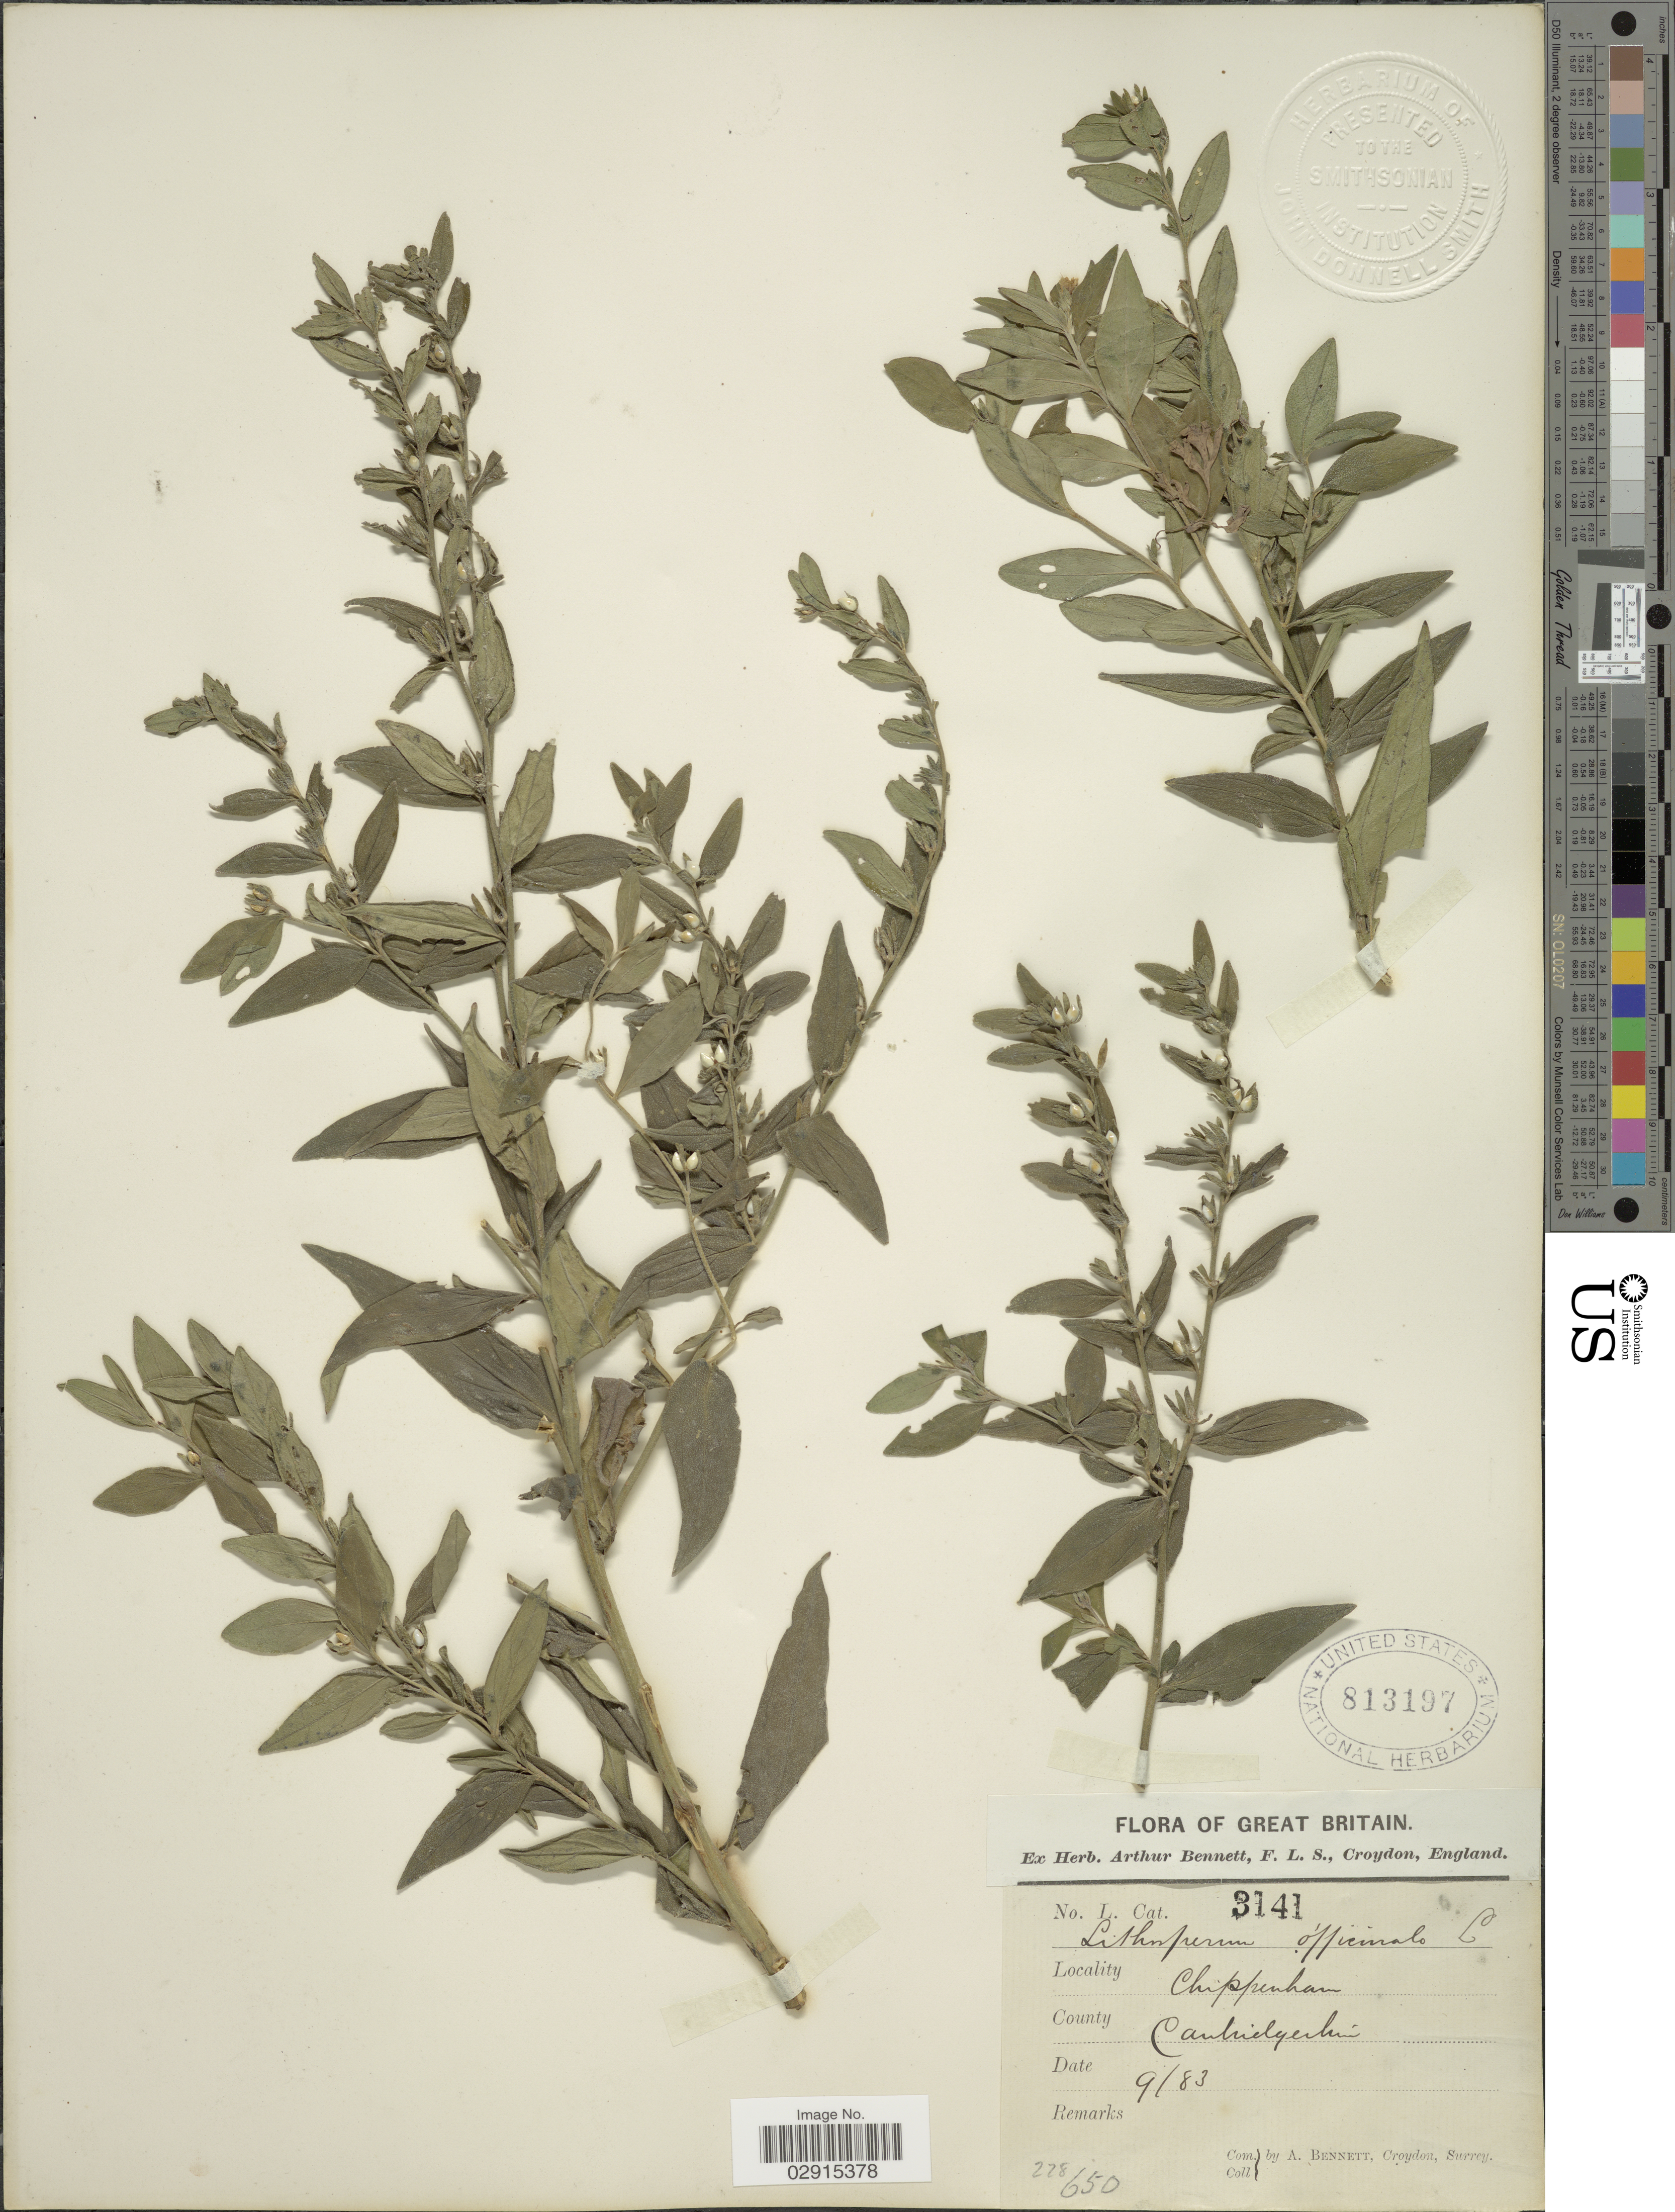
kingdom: Plantae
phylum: Tracheophyta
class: Magnoliopsida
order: Boraginales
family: Boraginaceae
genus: Lithospermum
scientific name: Lithospermum officinale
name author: L.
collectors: A. Bennett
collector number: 3141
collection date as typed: Transcribed d/m/y: /9/83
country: United Kingdom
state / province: England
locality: Chippenham. County Cambridgeshire. Great Britain.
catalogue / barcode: US 813197